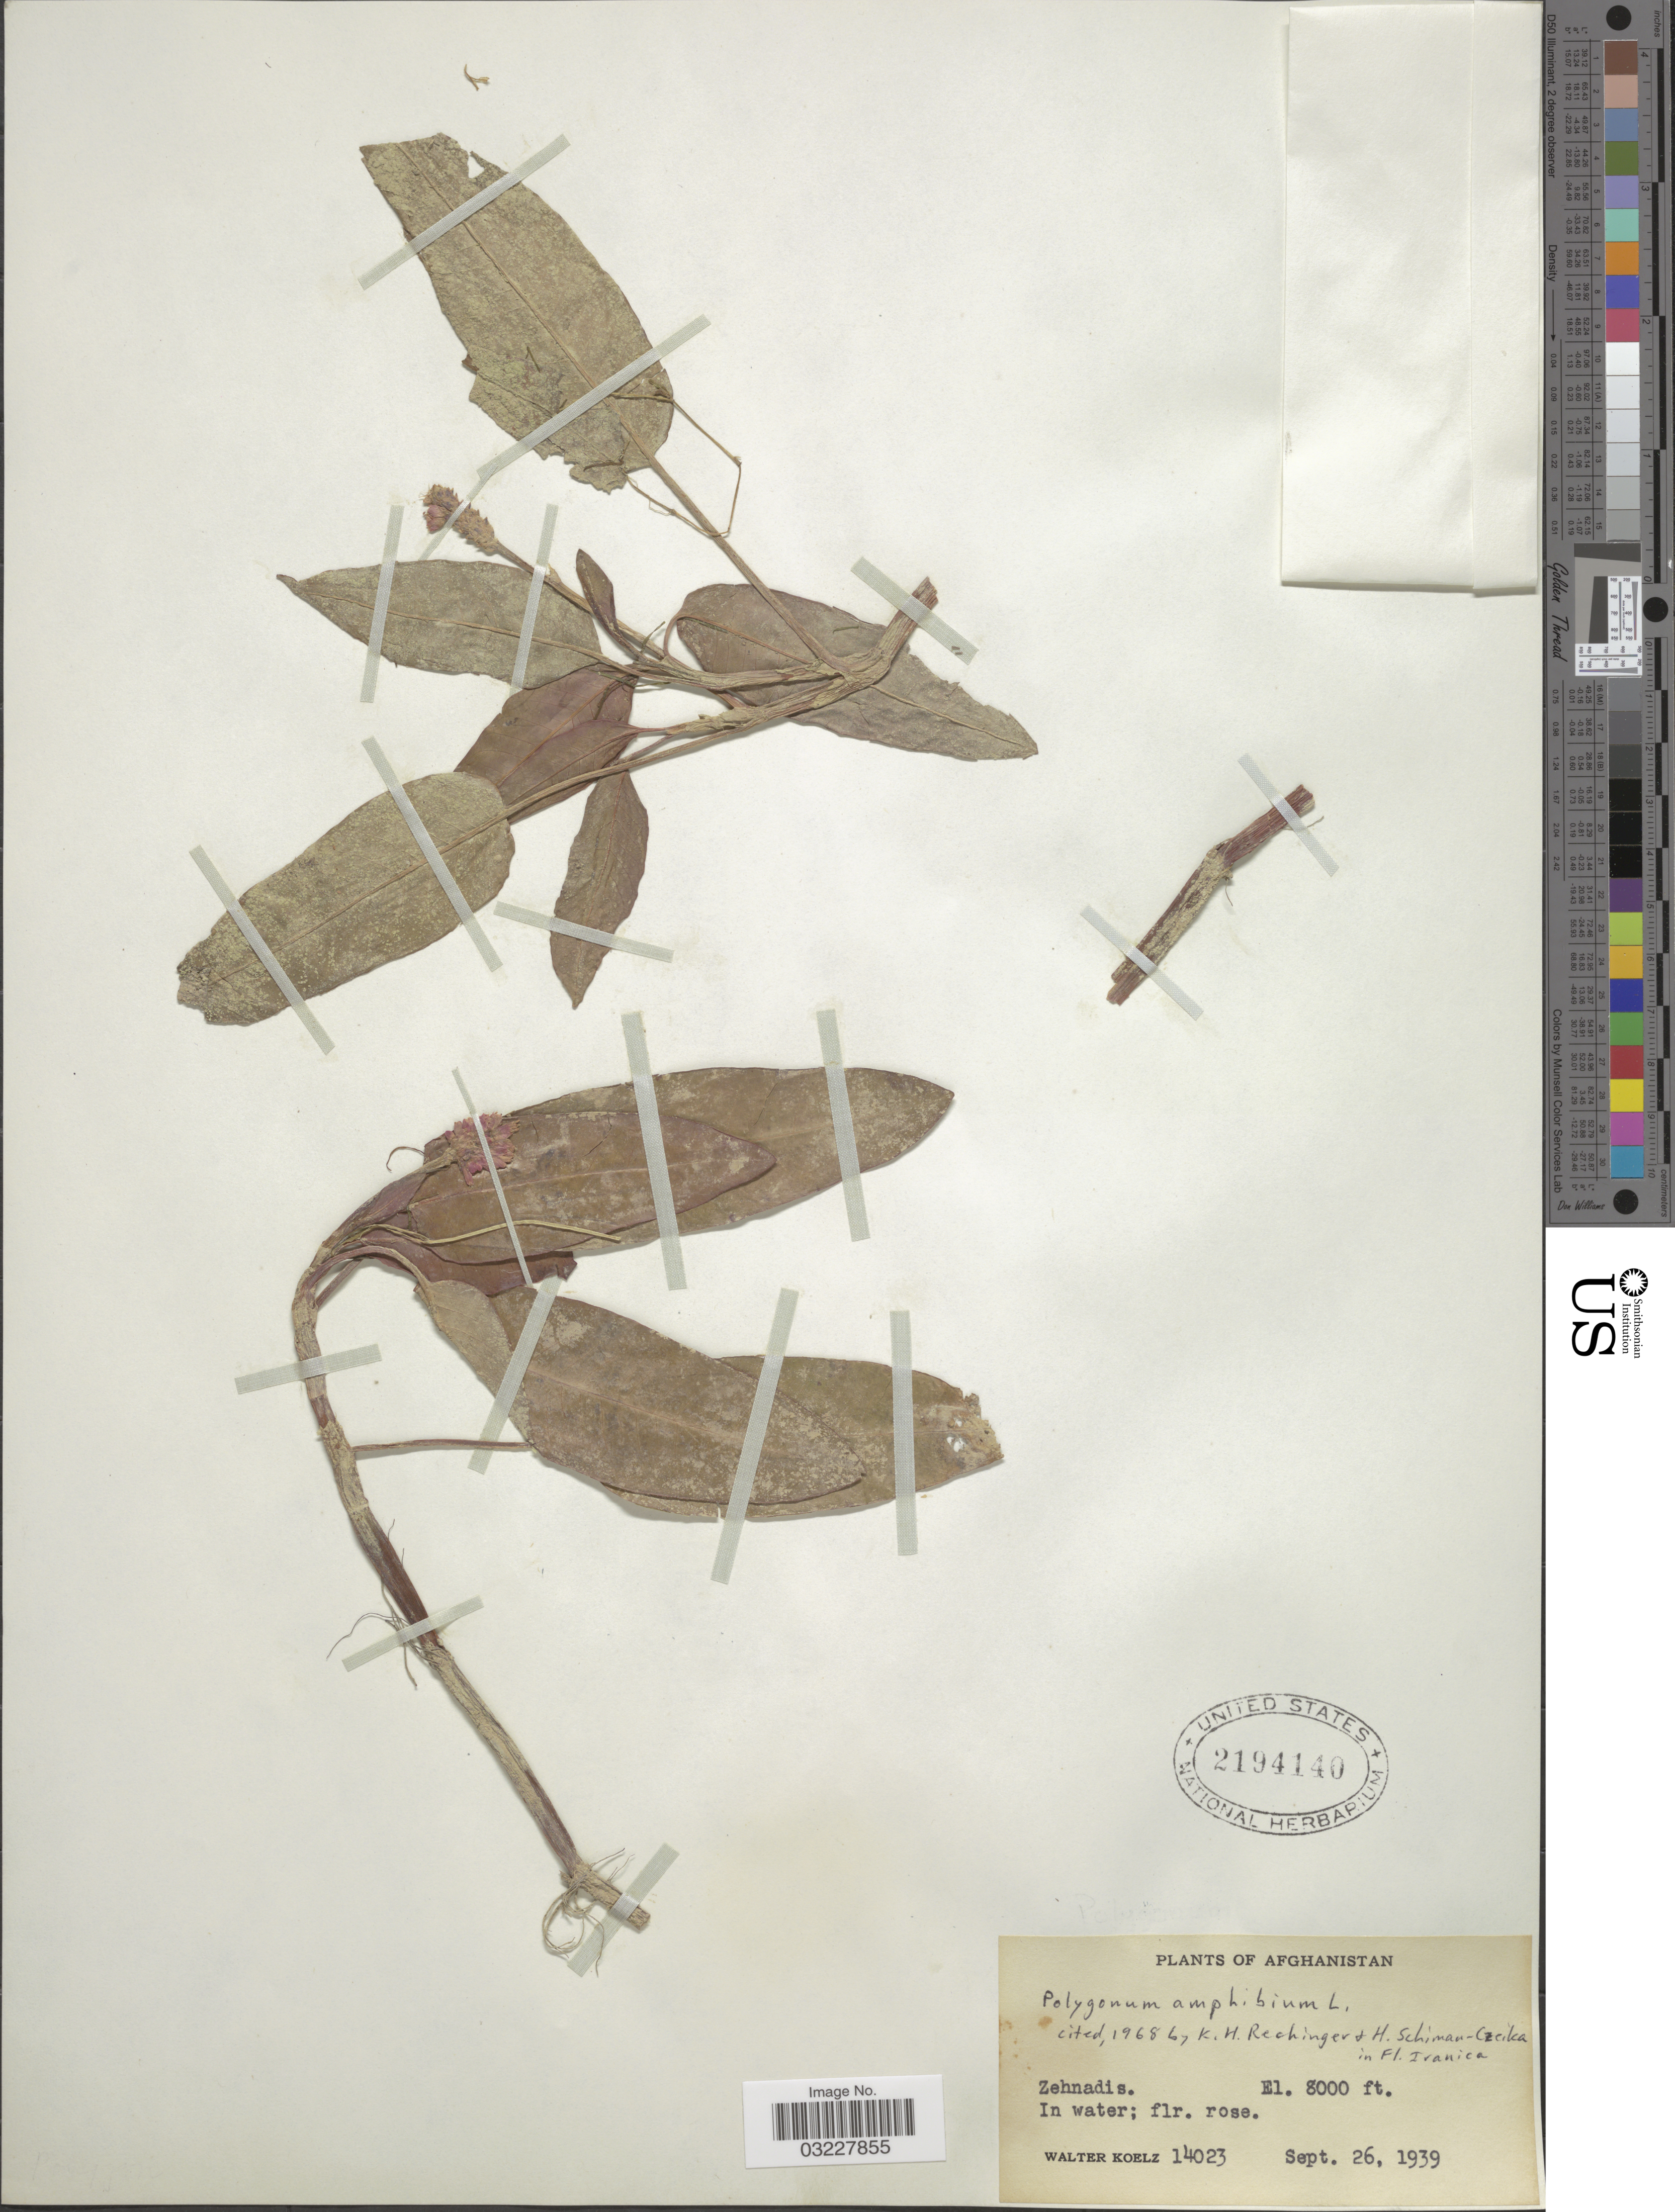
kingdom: Plantae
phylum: Tracheophyta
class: Magnoliopsida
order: Caryophyllales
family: Polygonaceae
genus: Polygonum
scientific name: Polygonum amphibium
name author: L.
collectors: W. N. Koelz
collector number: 14023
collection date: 1939-09-26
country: Afghanistan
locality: Zehnadis.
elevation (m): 2438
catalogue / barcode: US 2194140